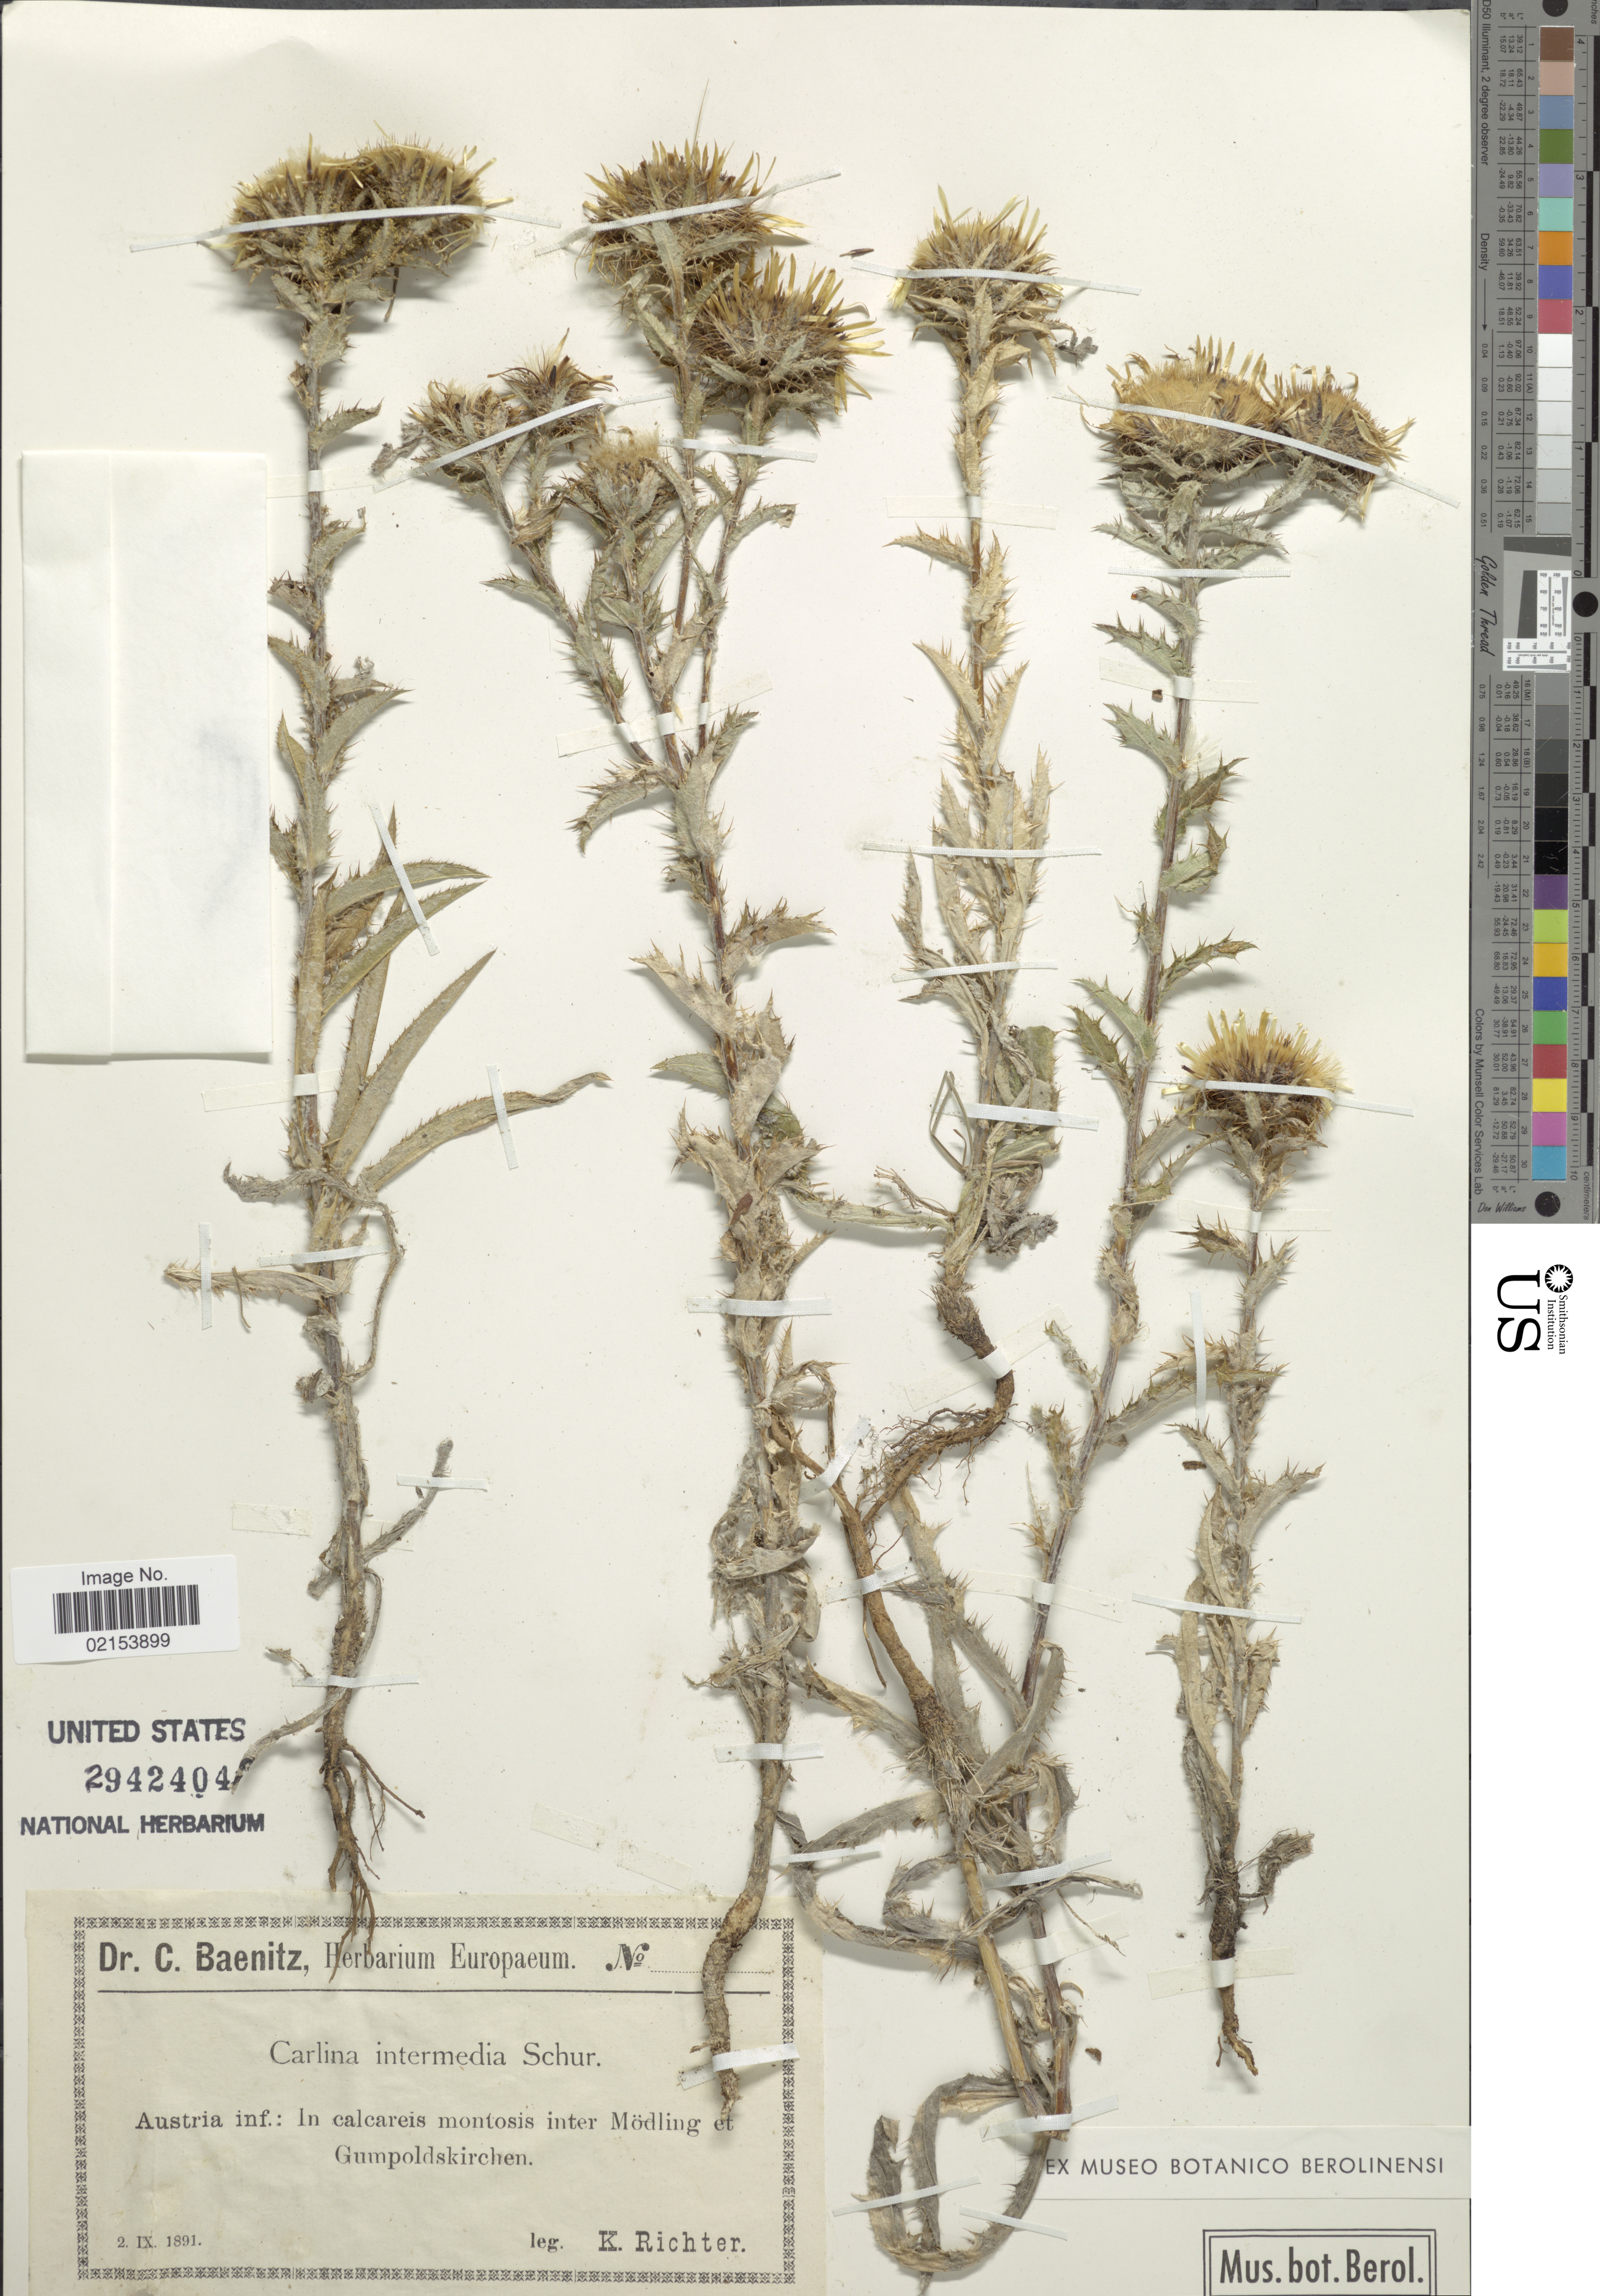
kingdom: Plantae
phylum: Tracheophyta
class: Magnoliopsida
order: Asterales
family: Asteraceae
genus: Carlina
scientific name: Carlina biebersteinii subsp. brevibracteata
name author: (Andrae) K. Werner ex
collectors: K. Richter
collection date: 1891-09-02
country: Austria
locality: Inter Modling et Gumpoldskirchen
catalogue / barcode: US 2942404